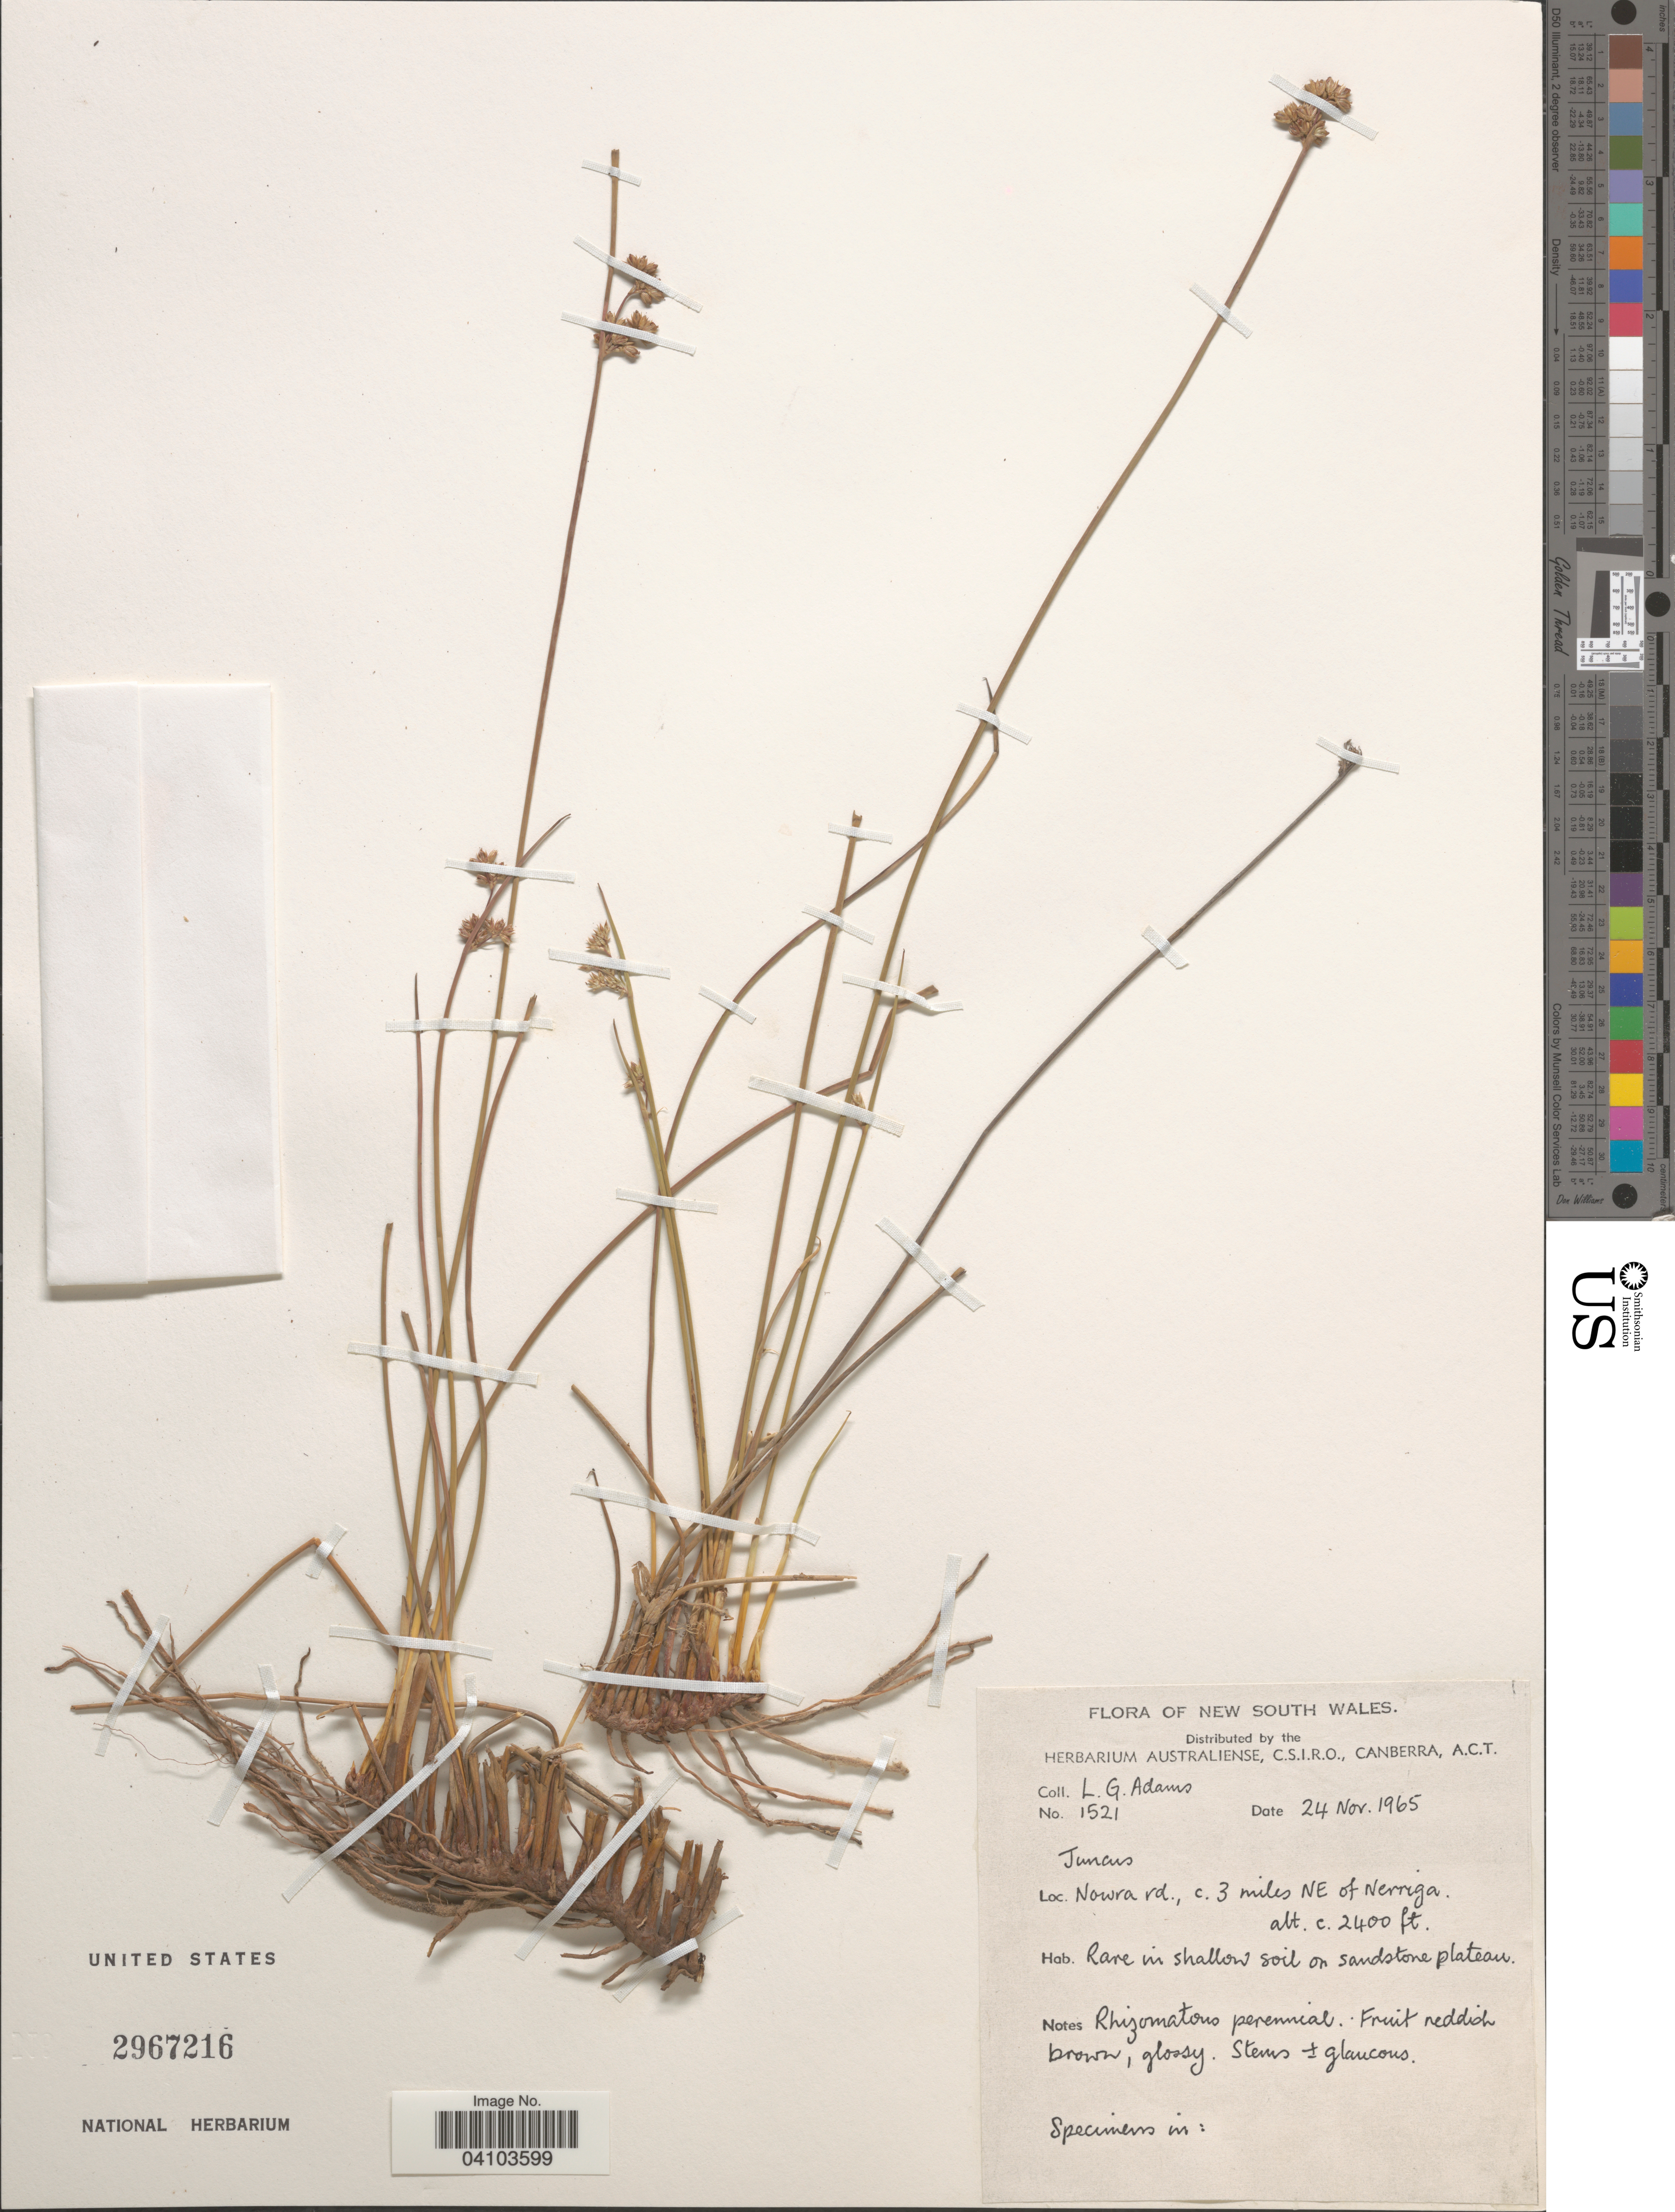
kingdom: Plantae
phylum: Tracheophyta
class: Liliopsida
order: Poales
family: Juncaceae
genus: Juncus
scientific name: Juncus sp.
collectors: L. G. Adams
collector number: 1521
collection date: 1965-11-24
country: Australia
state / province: New South Wales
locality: Nowra rd., c. 3 miles NE of Nerriga.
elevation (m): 732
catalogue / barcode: US 2967216